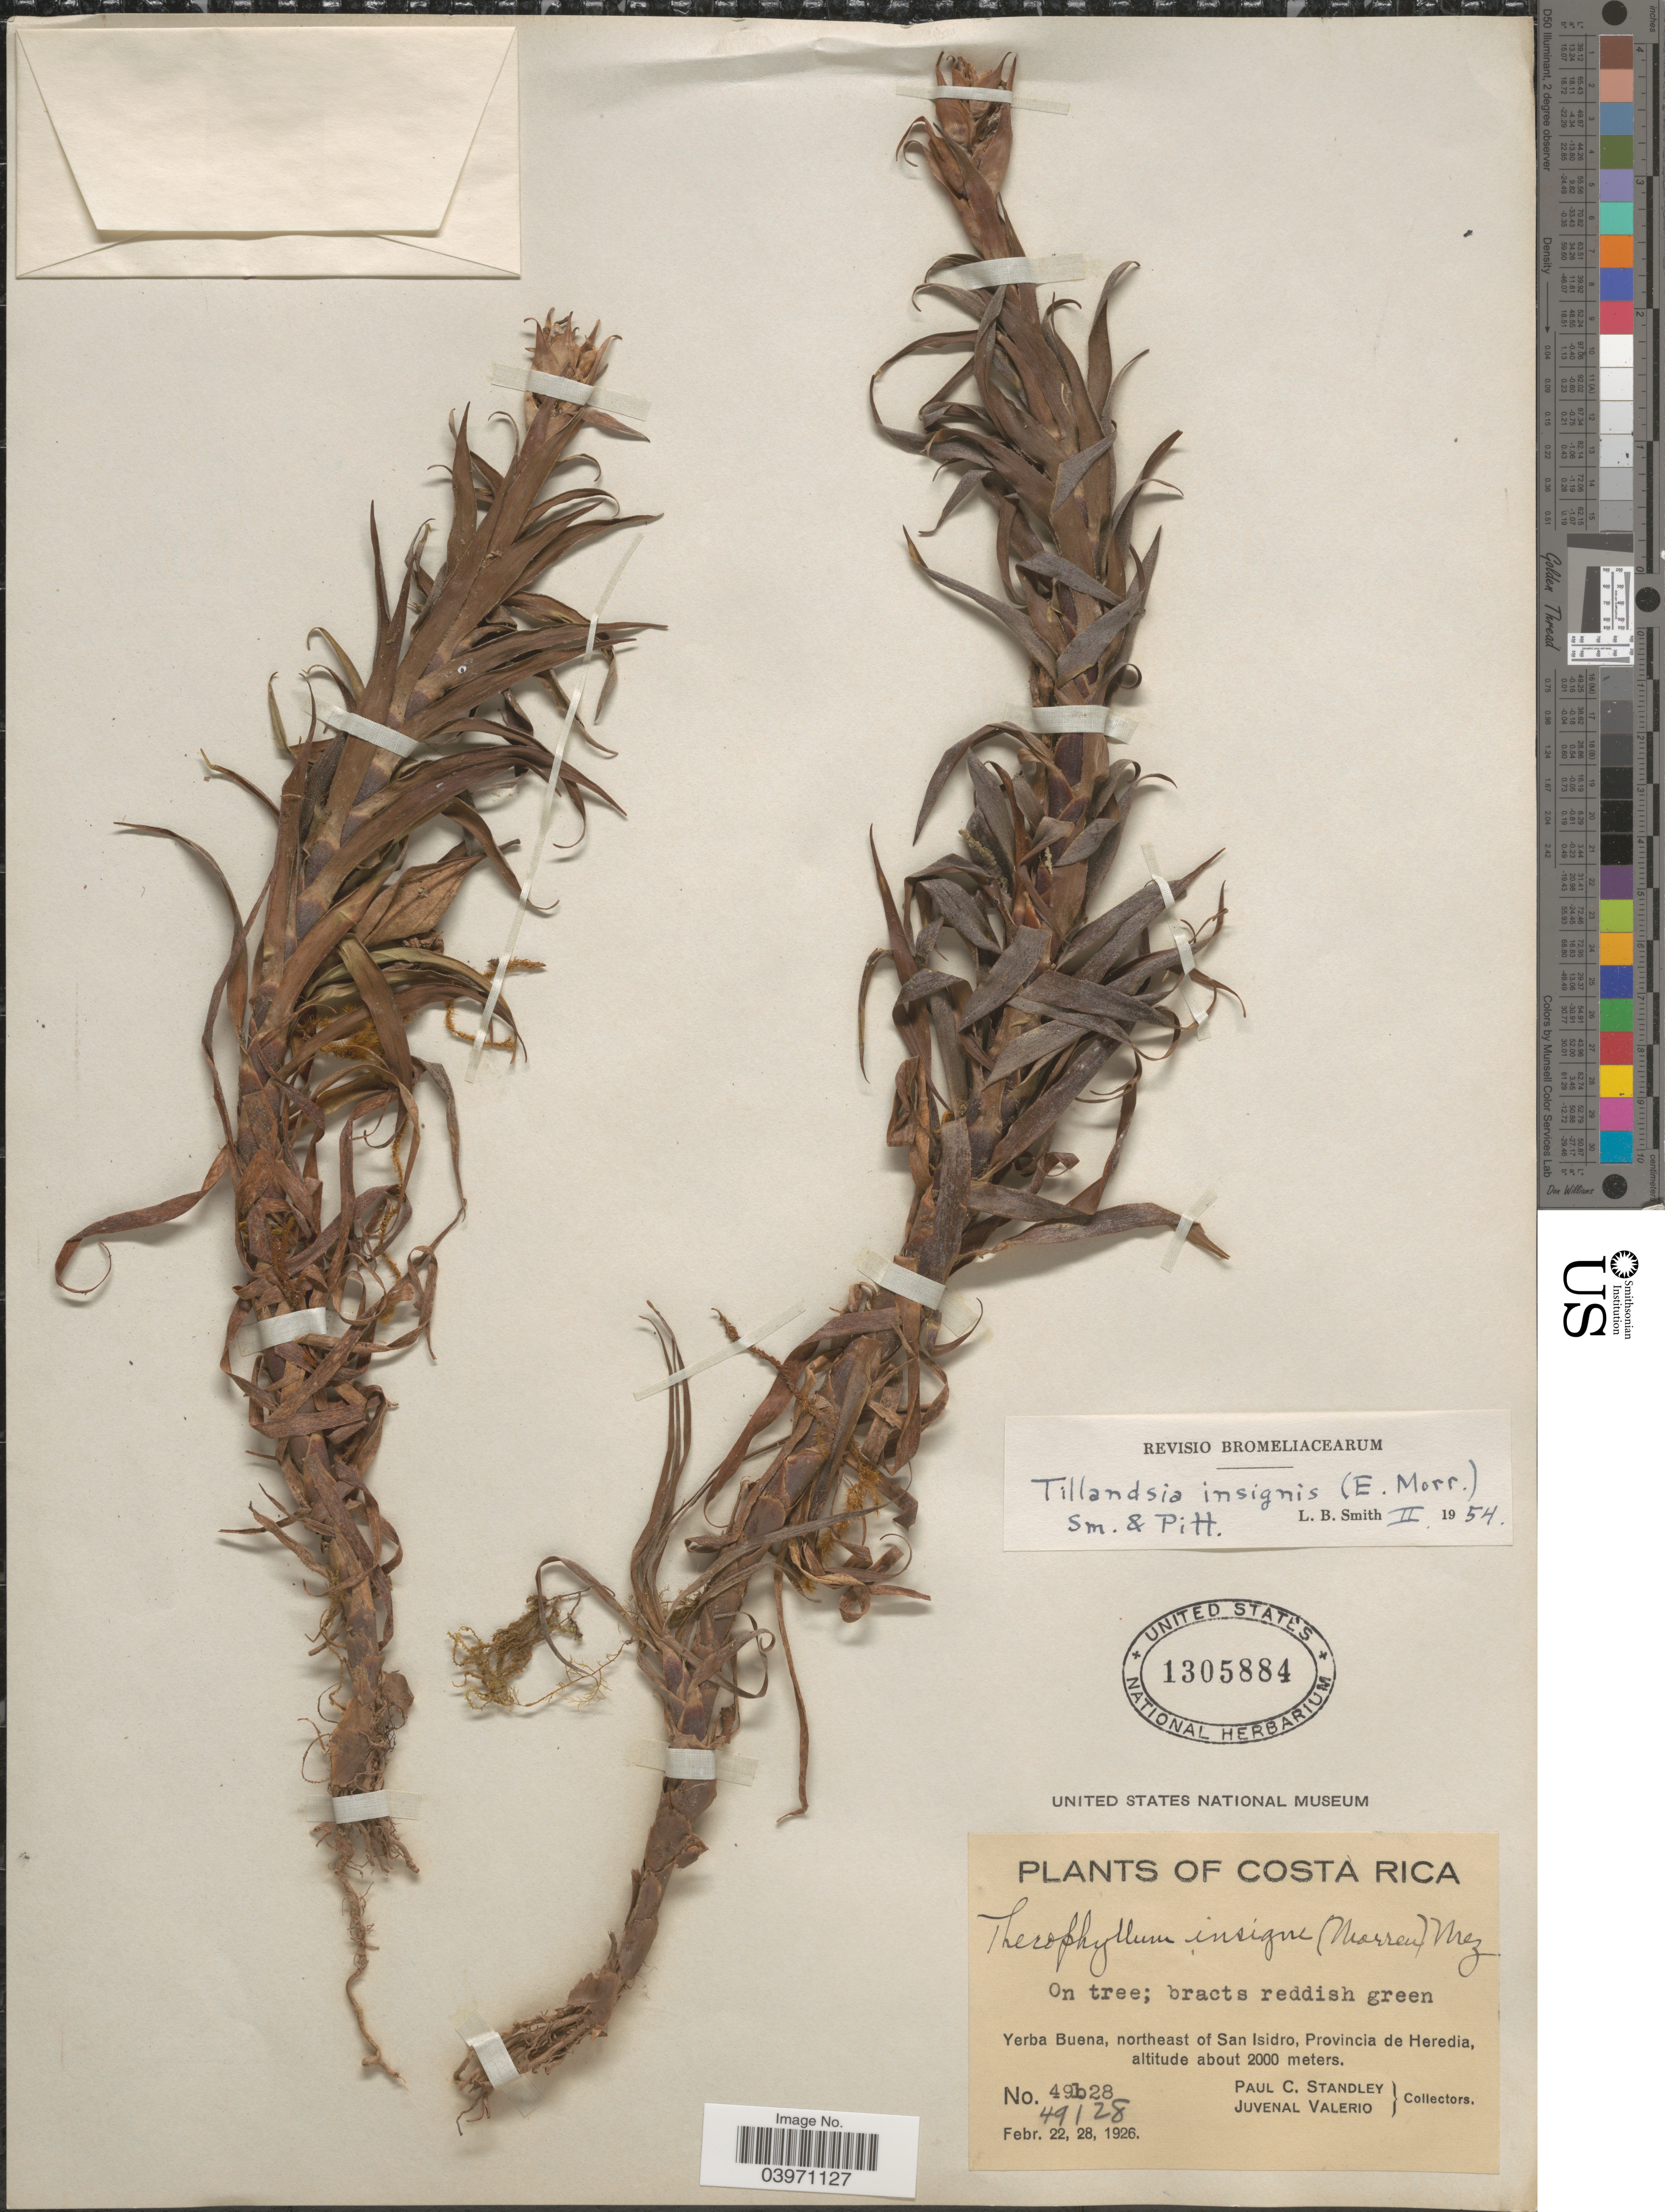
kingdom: Plantae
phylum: Tracheophyta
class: Liliopsida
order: Poales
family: Bromeliaceae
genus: Tillandsia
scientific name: Tillandsia insignis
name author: (Mez) L.B. Sm. & Pittendr.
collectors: P. C. Standley & J. Valerio R.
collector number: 49128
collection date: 1926-02-22/1926-02-28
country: Costa Rica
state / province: Heredia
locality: Yerba Buena, northeast of San Isidro.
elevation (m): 2000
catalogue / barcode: US 1305884